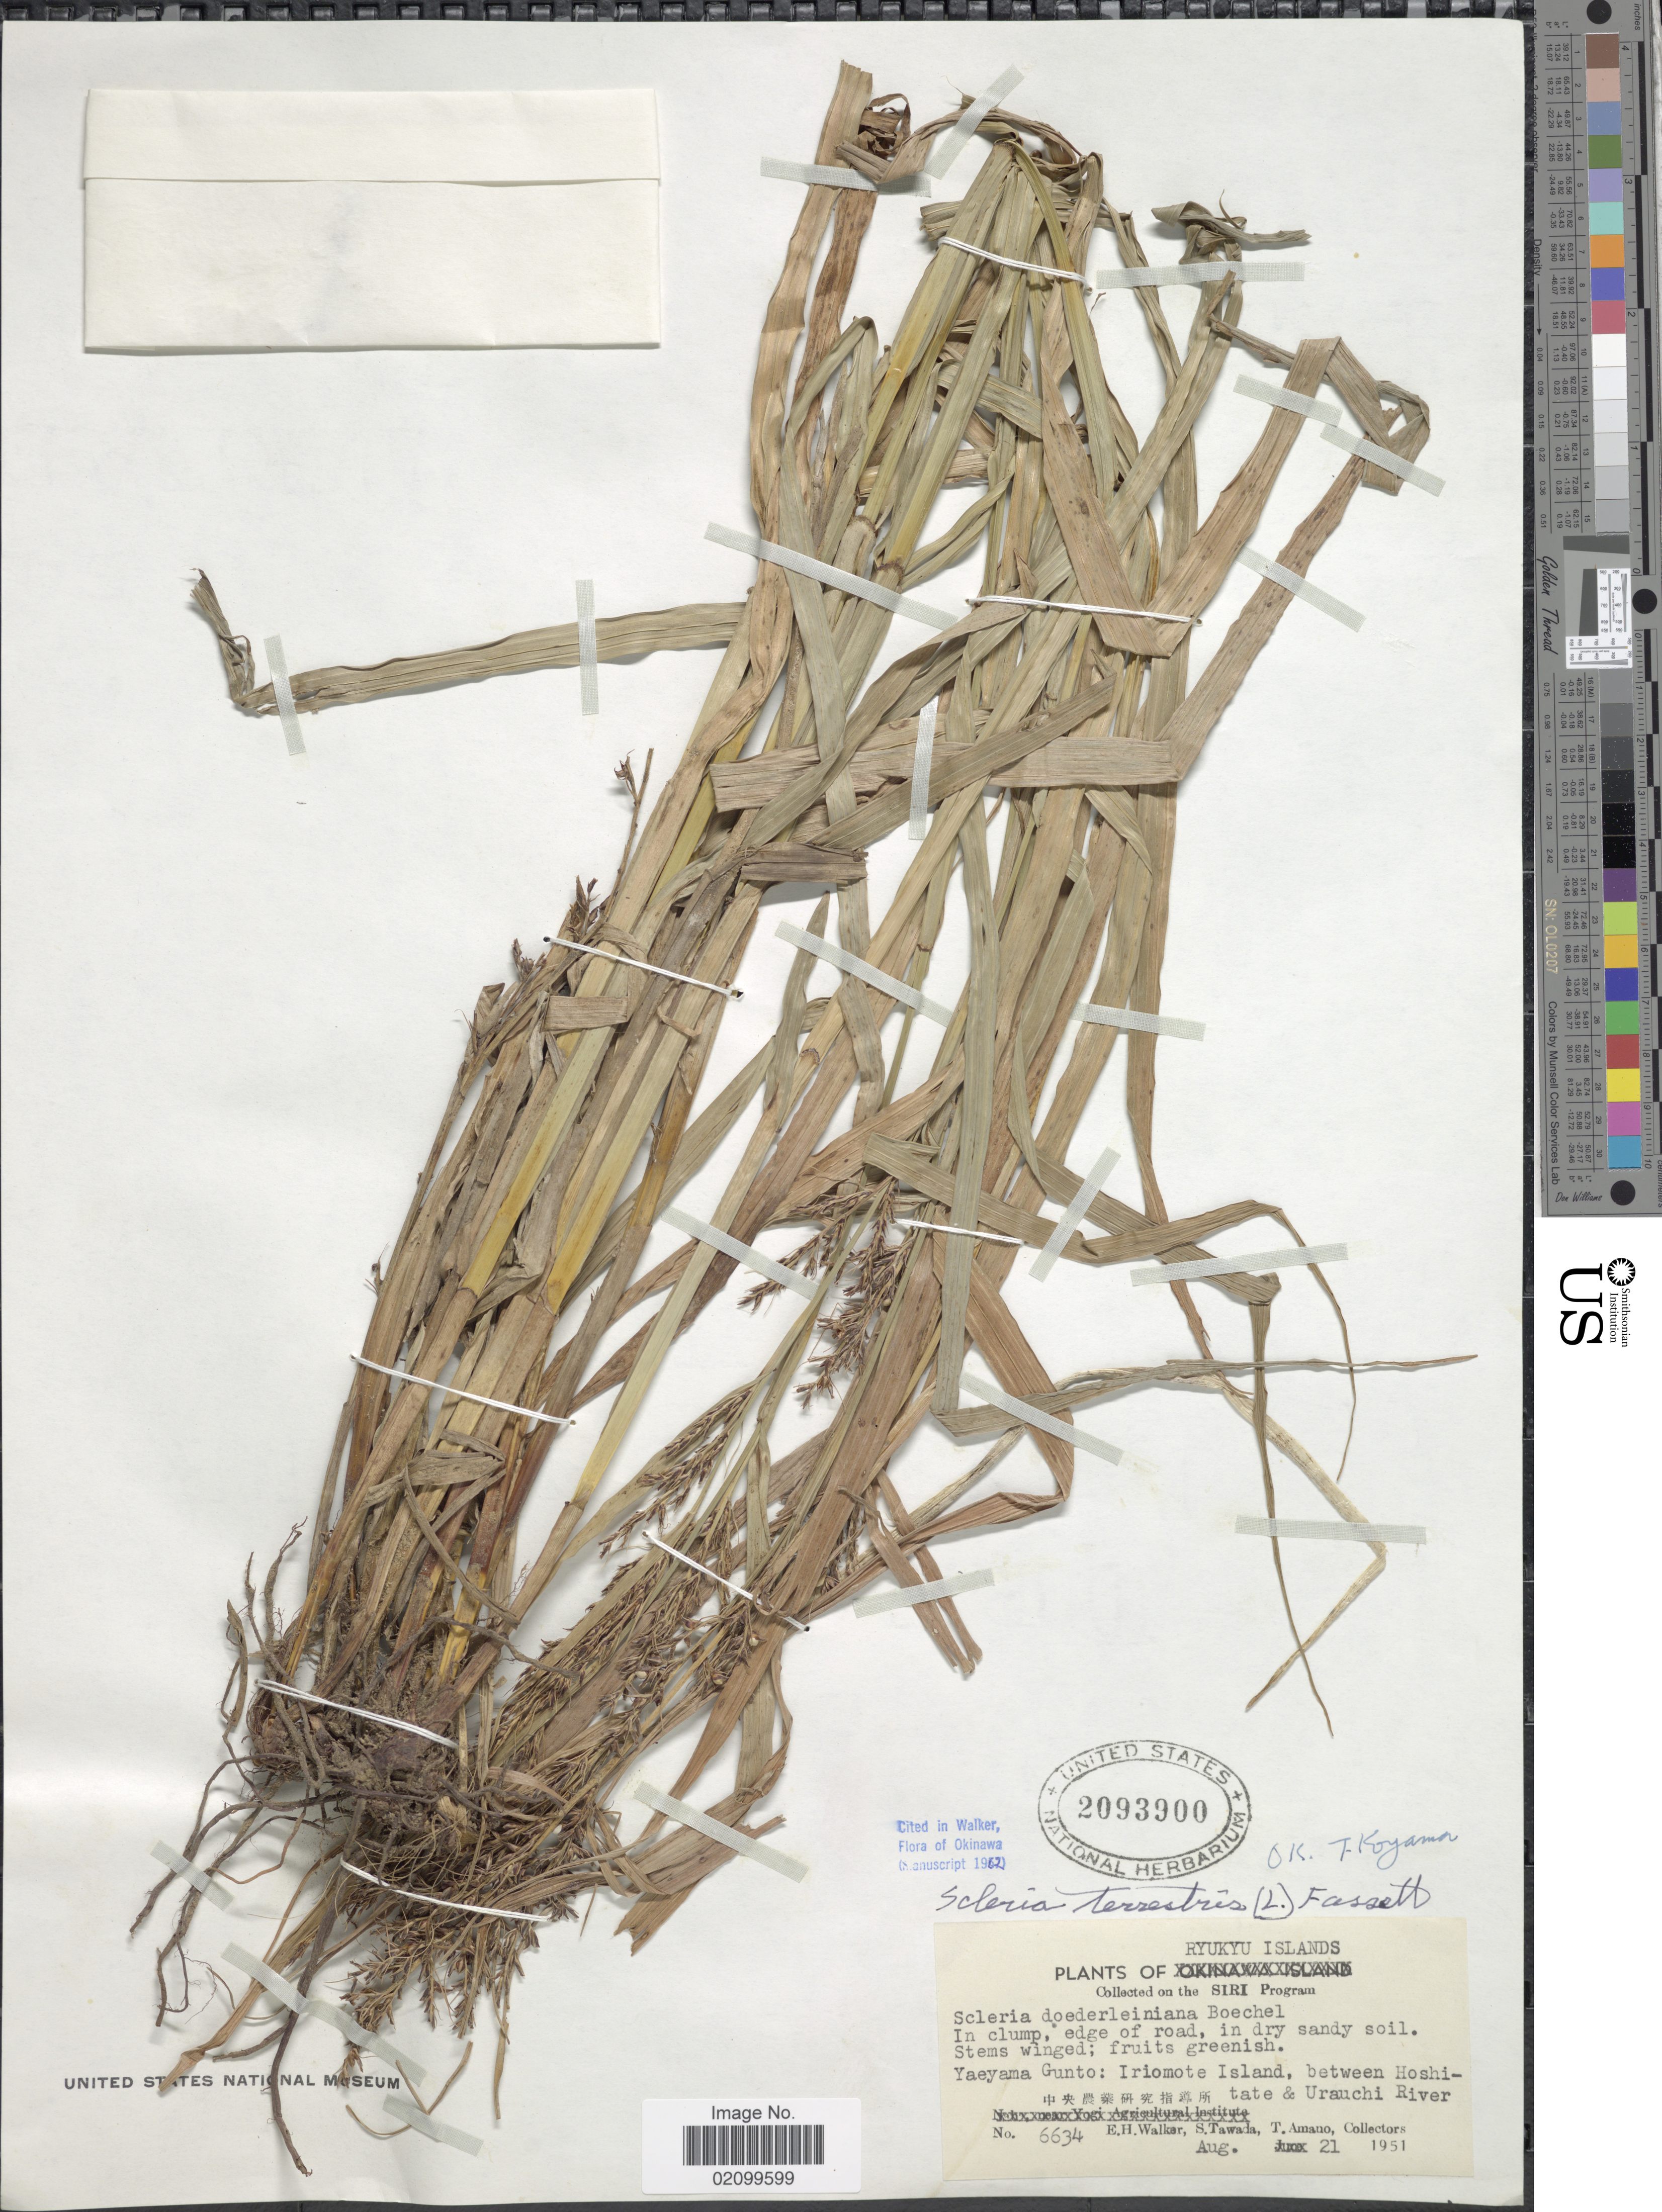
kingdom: Plantae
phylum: Tracheophyta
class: Liliopsida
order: Poales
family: Cyperaceae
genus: Scleria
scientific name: Scleria terrestris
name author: (L.) Fassett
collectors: E. H. Walker, S. Tawada & T. Amano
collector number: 6634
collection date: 1951-08-21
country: Japan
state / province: Okinawa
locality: Ryukyu Islands. Yaeyama Gunto: Iriomote Island, between Hoshitate & Urauchi River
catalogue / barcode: US 2093900